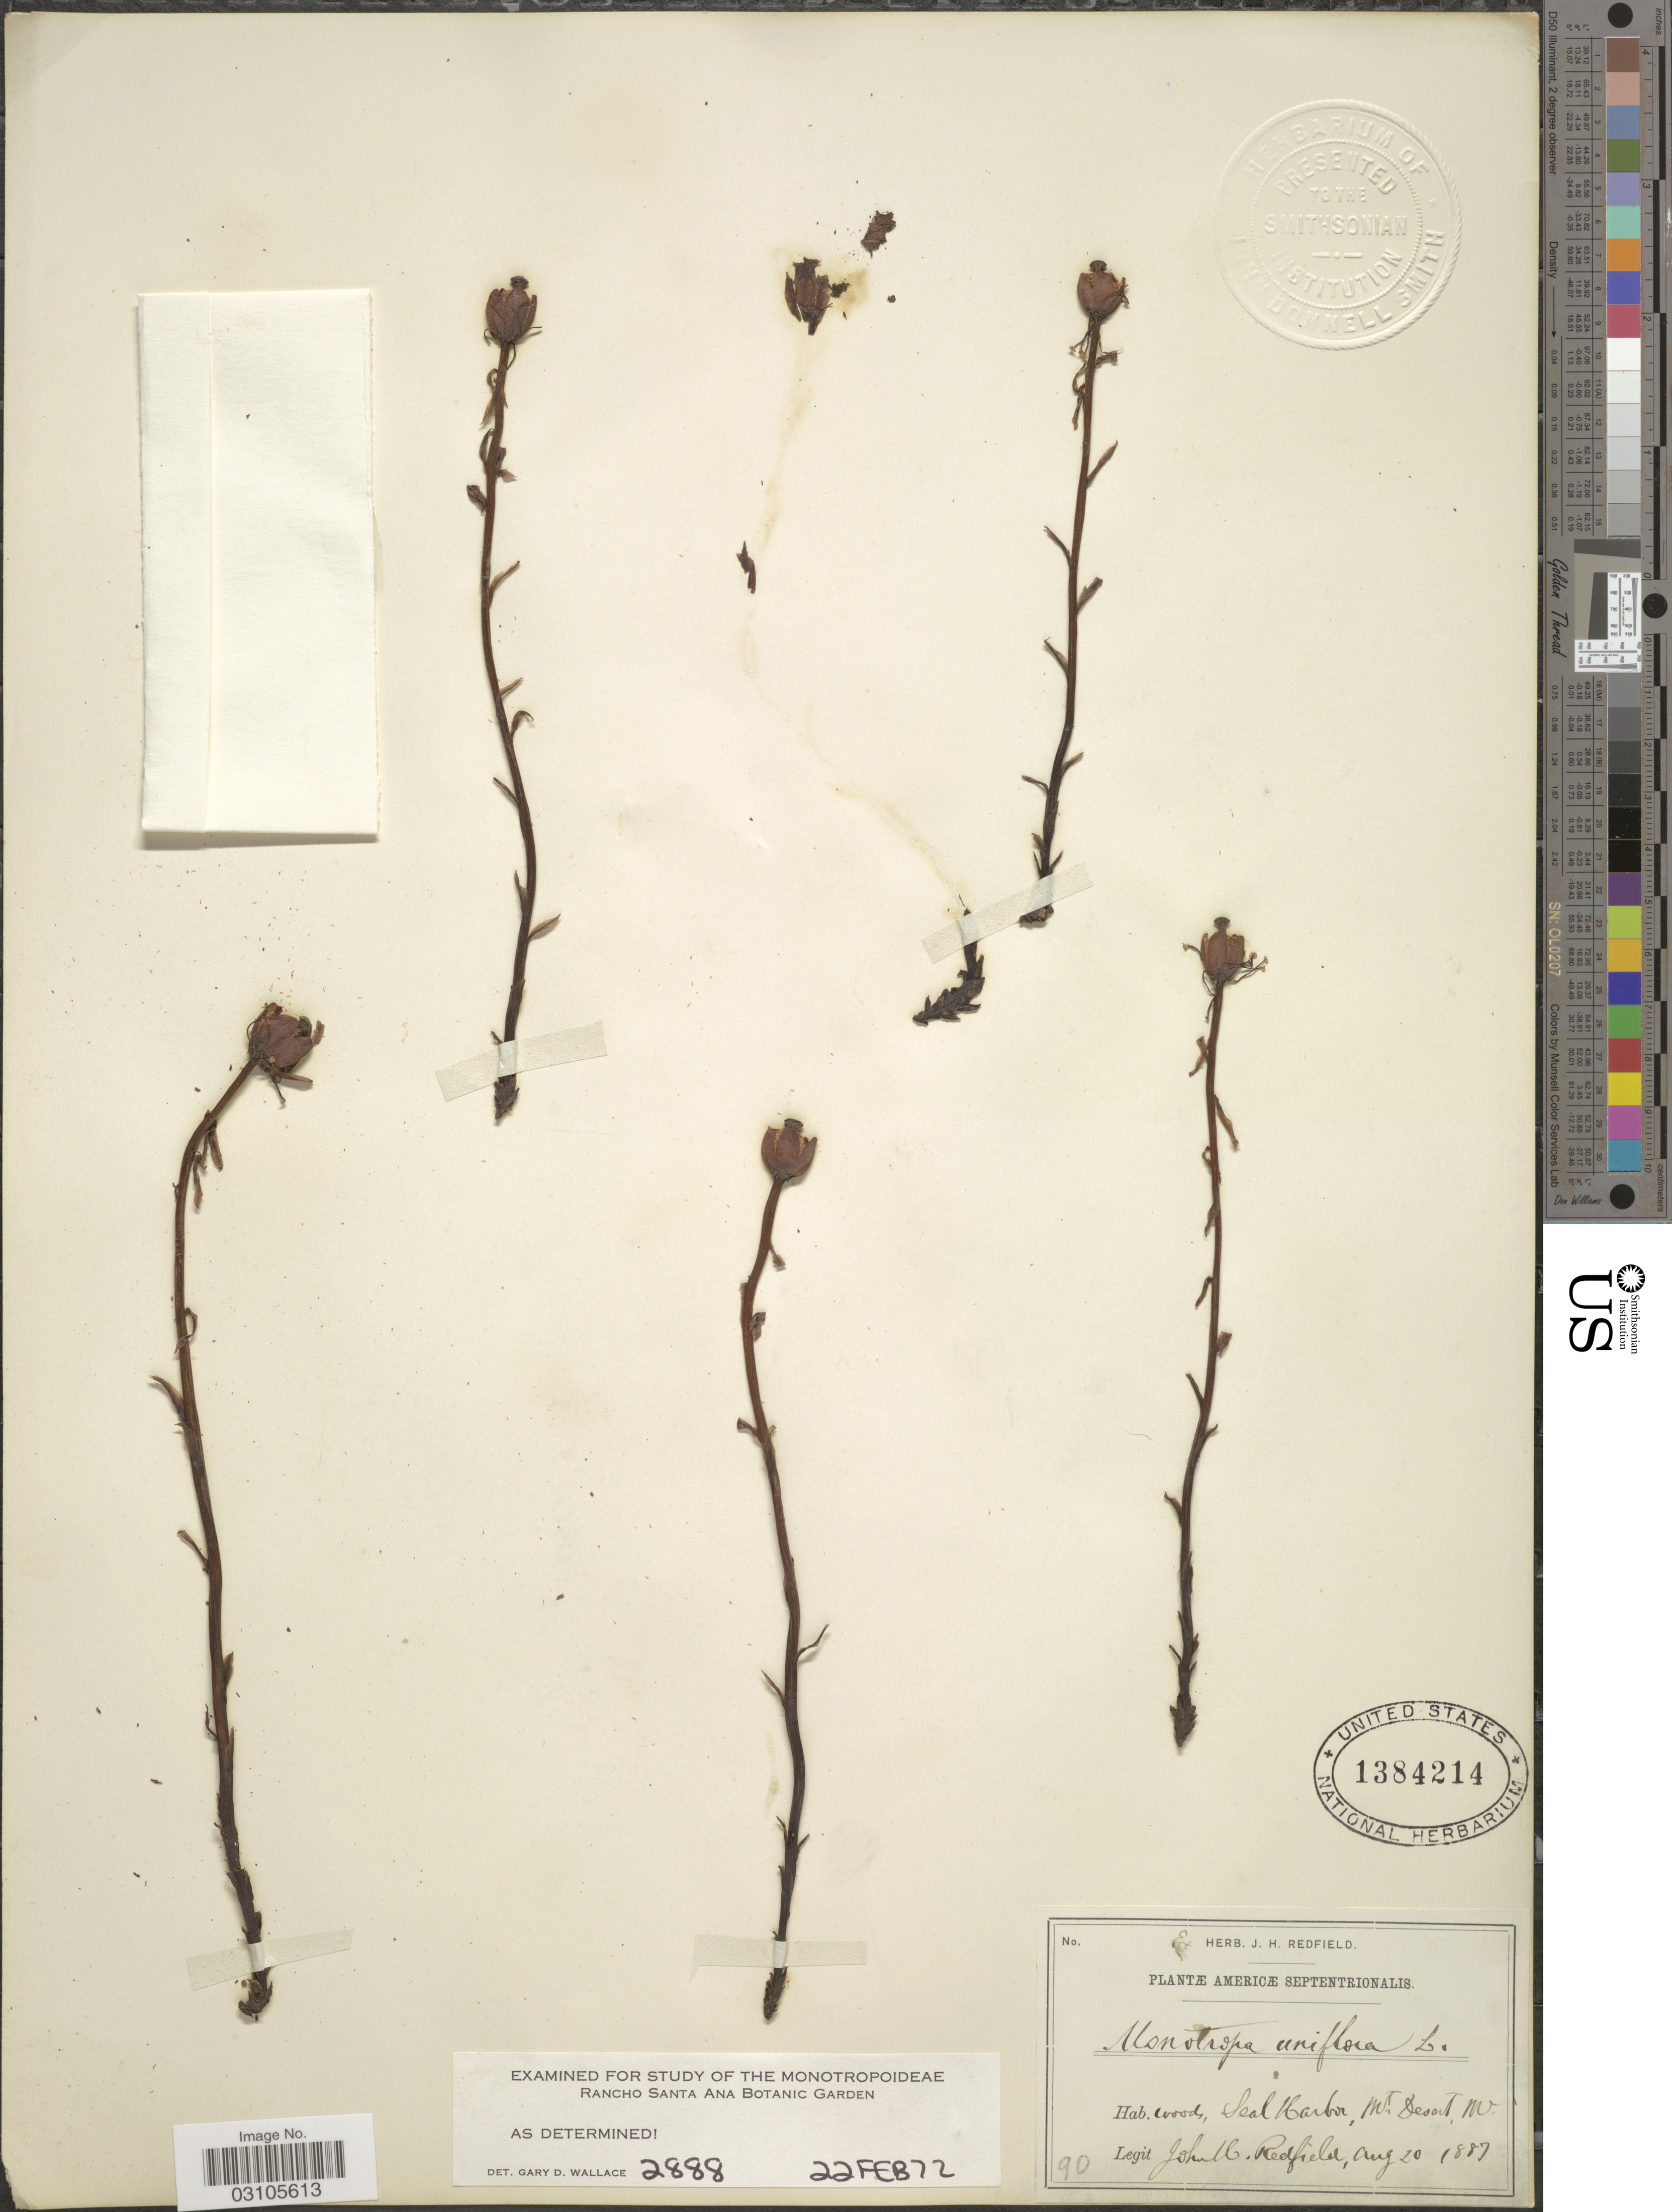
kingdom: Plantae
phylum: Tracheophyta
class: Magnoliopsida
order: Ericales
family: Ericaceae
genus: Monotropa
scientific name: Monotropa uniflora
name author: L.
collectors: J. Redfield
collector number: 90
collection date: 1887-08-20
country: United States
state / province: Maine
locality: Americæ Septentrionalis. Wood, Seal Harbor, Mt Desert.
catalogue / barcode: US 1384214